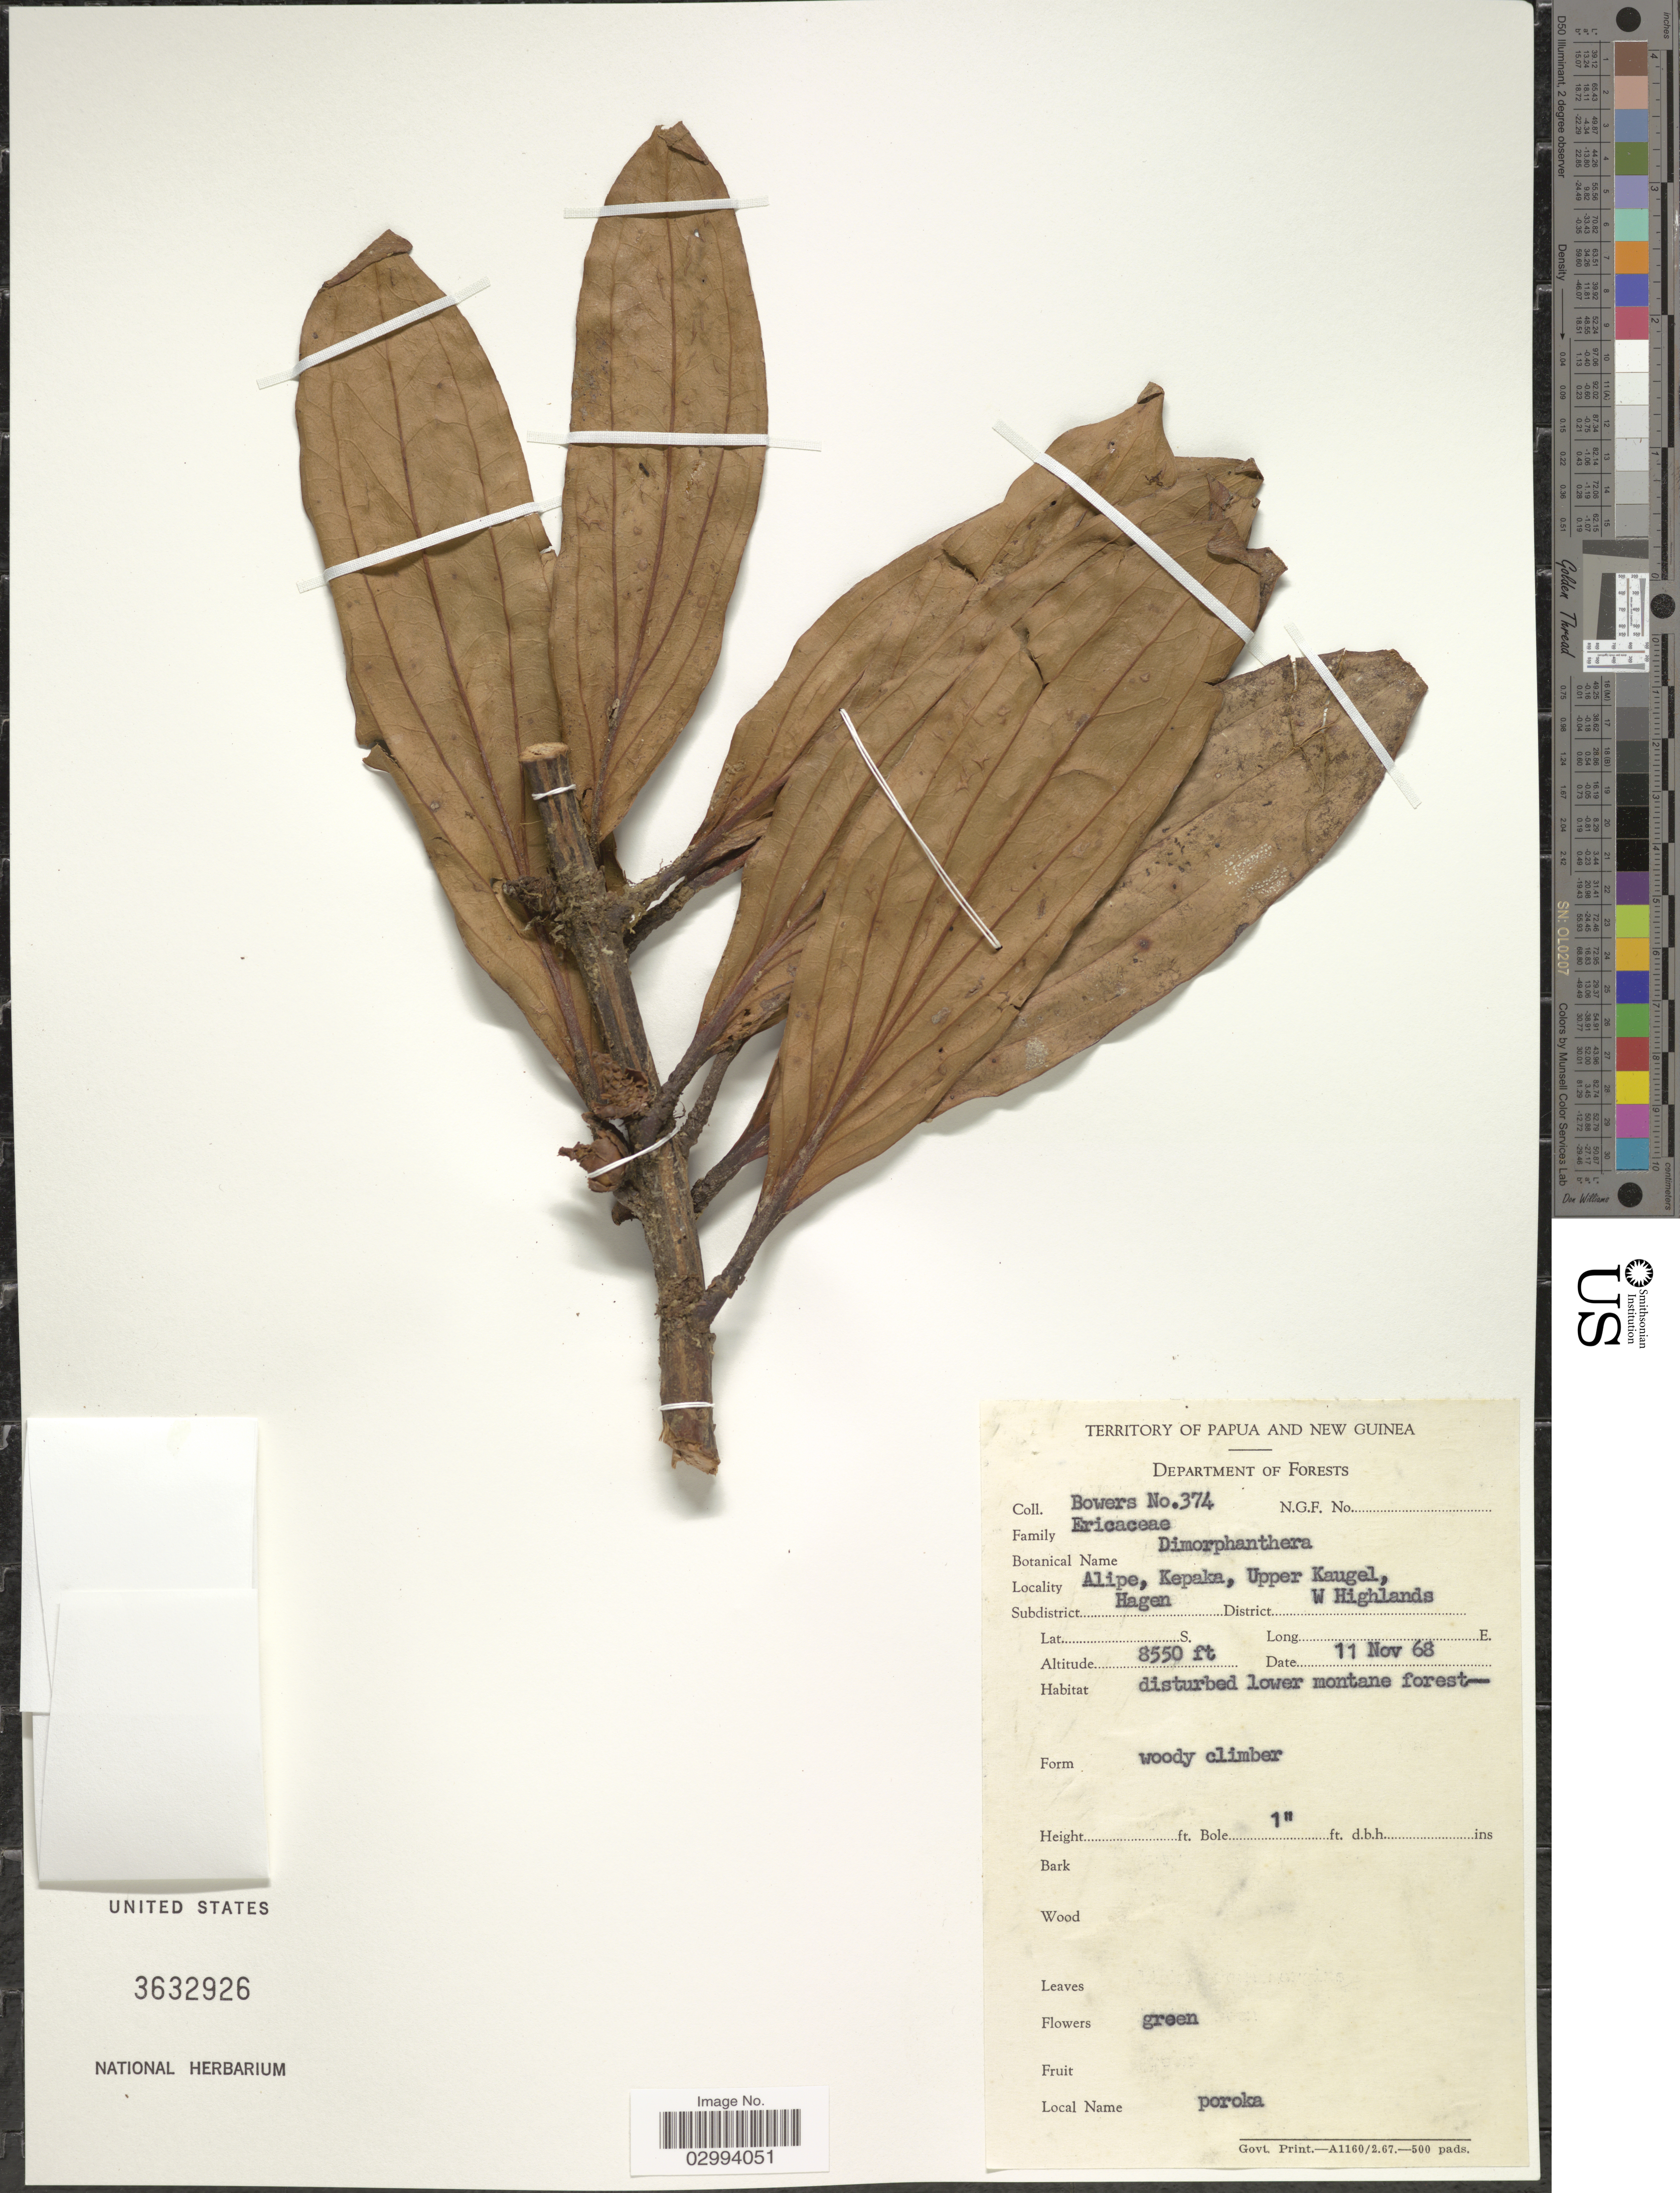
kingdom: Plantae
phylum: Tracheophyta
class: Magnoliopsida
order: Ericales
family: Ericaceae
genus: Dimorphanthera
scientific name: Dimorphanthera sp.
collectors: -. Bowers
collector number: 374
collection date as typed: Transcribed d/m/y: 11/11/68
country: Papua New Guinea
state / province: Western Highlands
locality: Territory of Papua and New Guinea. Alipe, Kepaka, Upper Kaugel, Subdistrict Hagen, District W Highlands.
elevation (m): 2606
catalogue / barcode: US 3632926